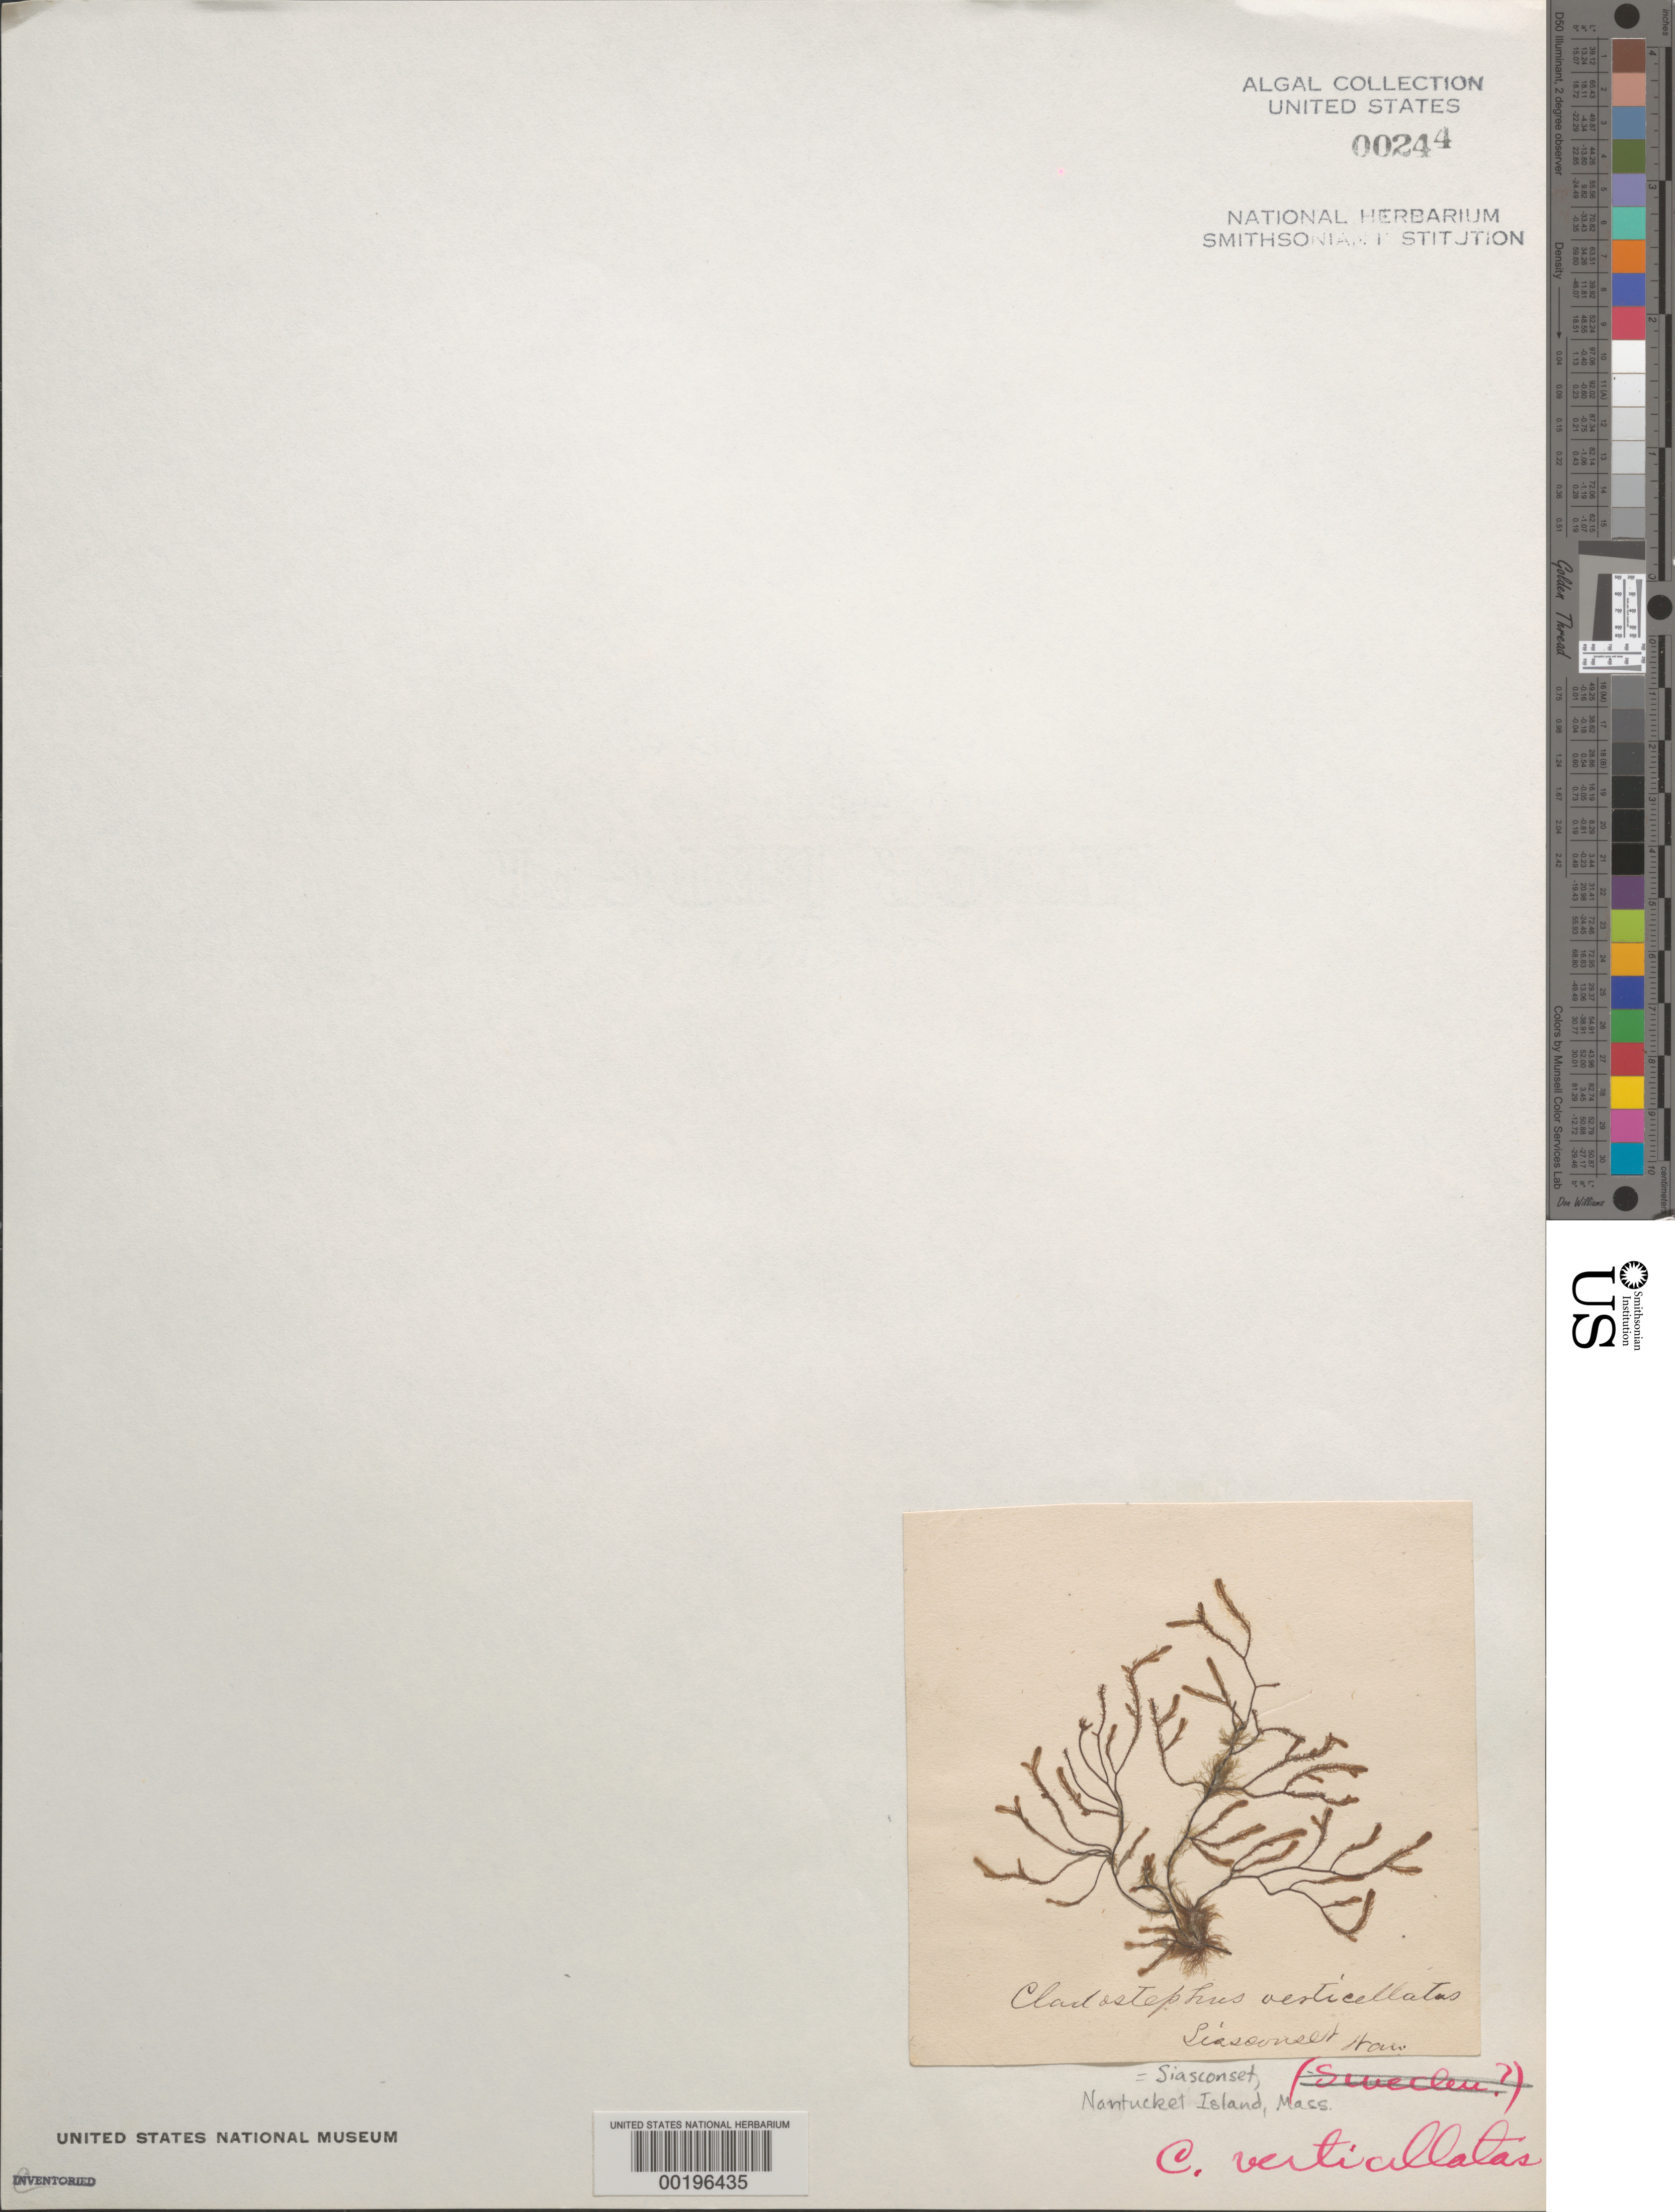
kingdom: Chromista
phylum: Ochrophyta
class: Phaeophyceae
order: Sphacelariales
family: Cladostephaceae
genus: Cladostephus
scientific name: Cladostephus hirsutus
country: United States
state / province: Massachusetts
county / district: Nantucket County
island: Nantucket Island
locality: Siasconset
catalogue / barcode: US 244